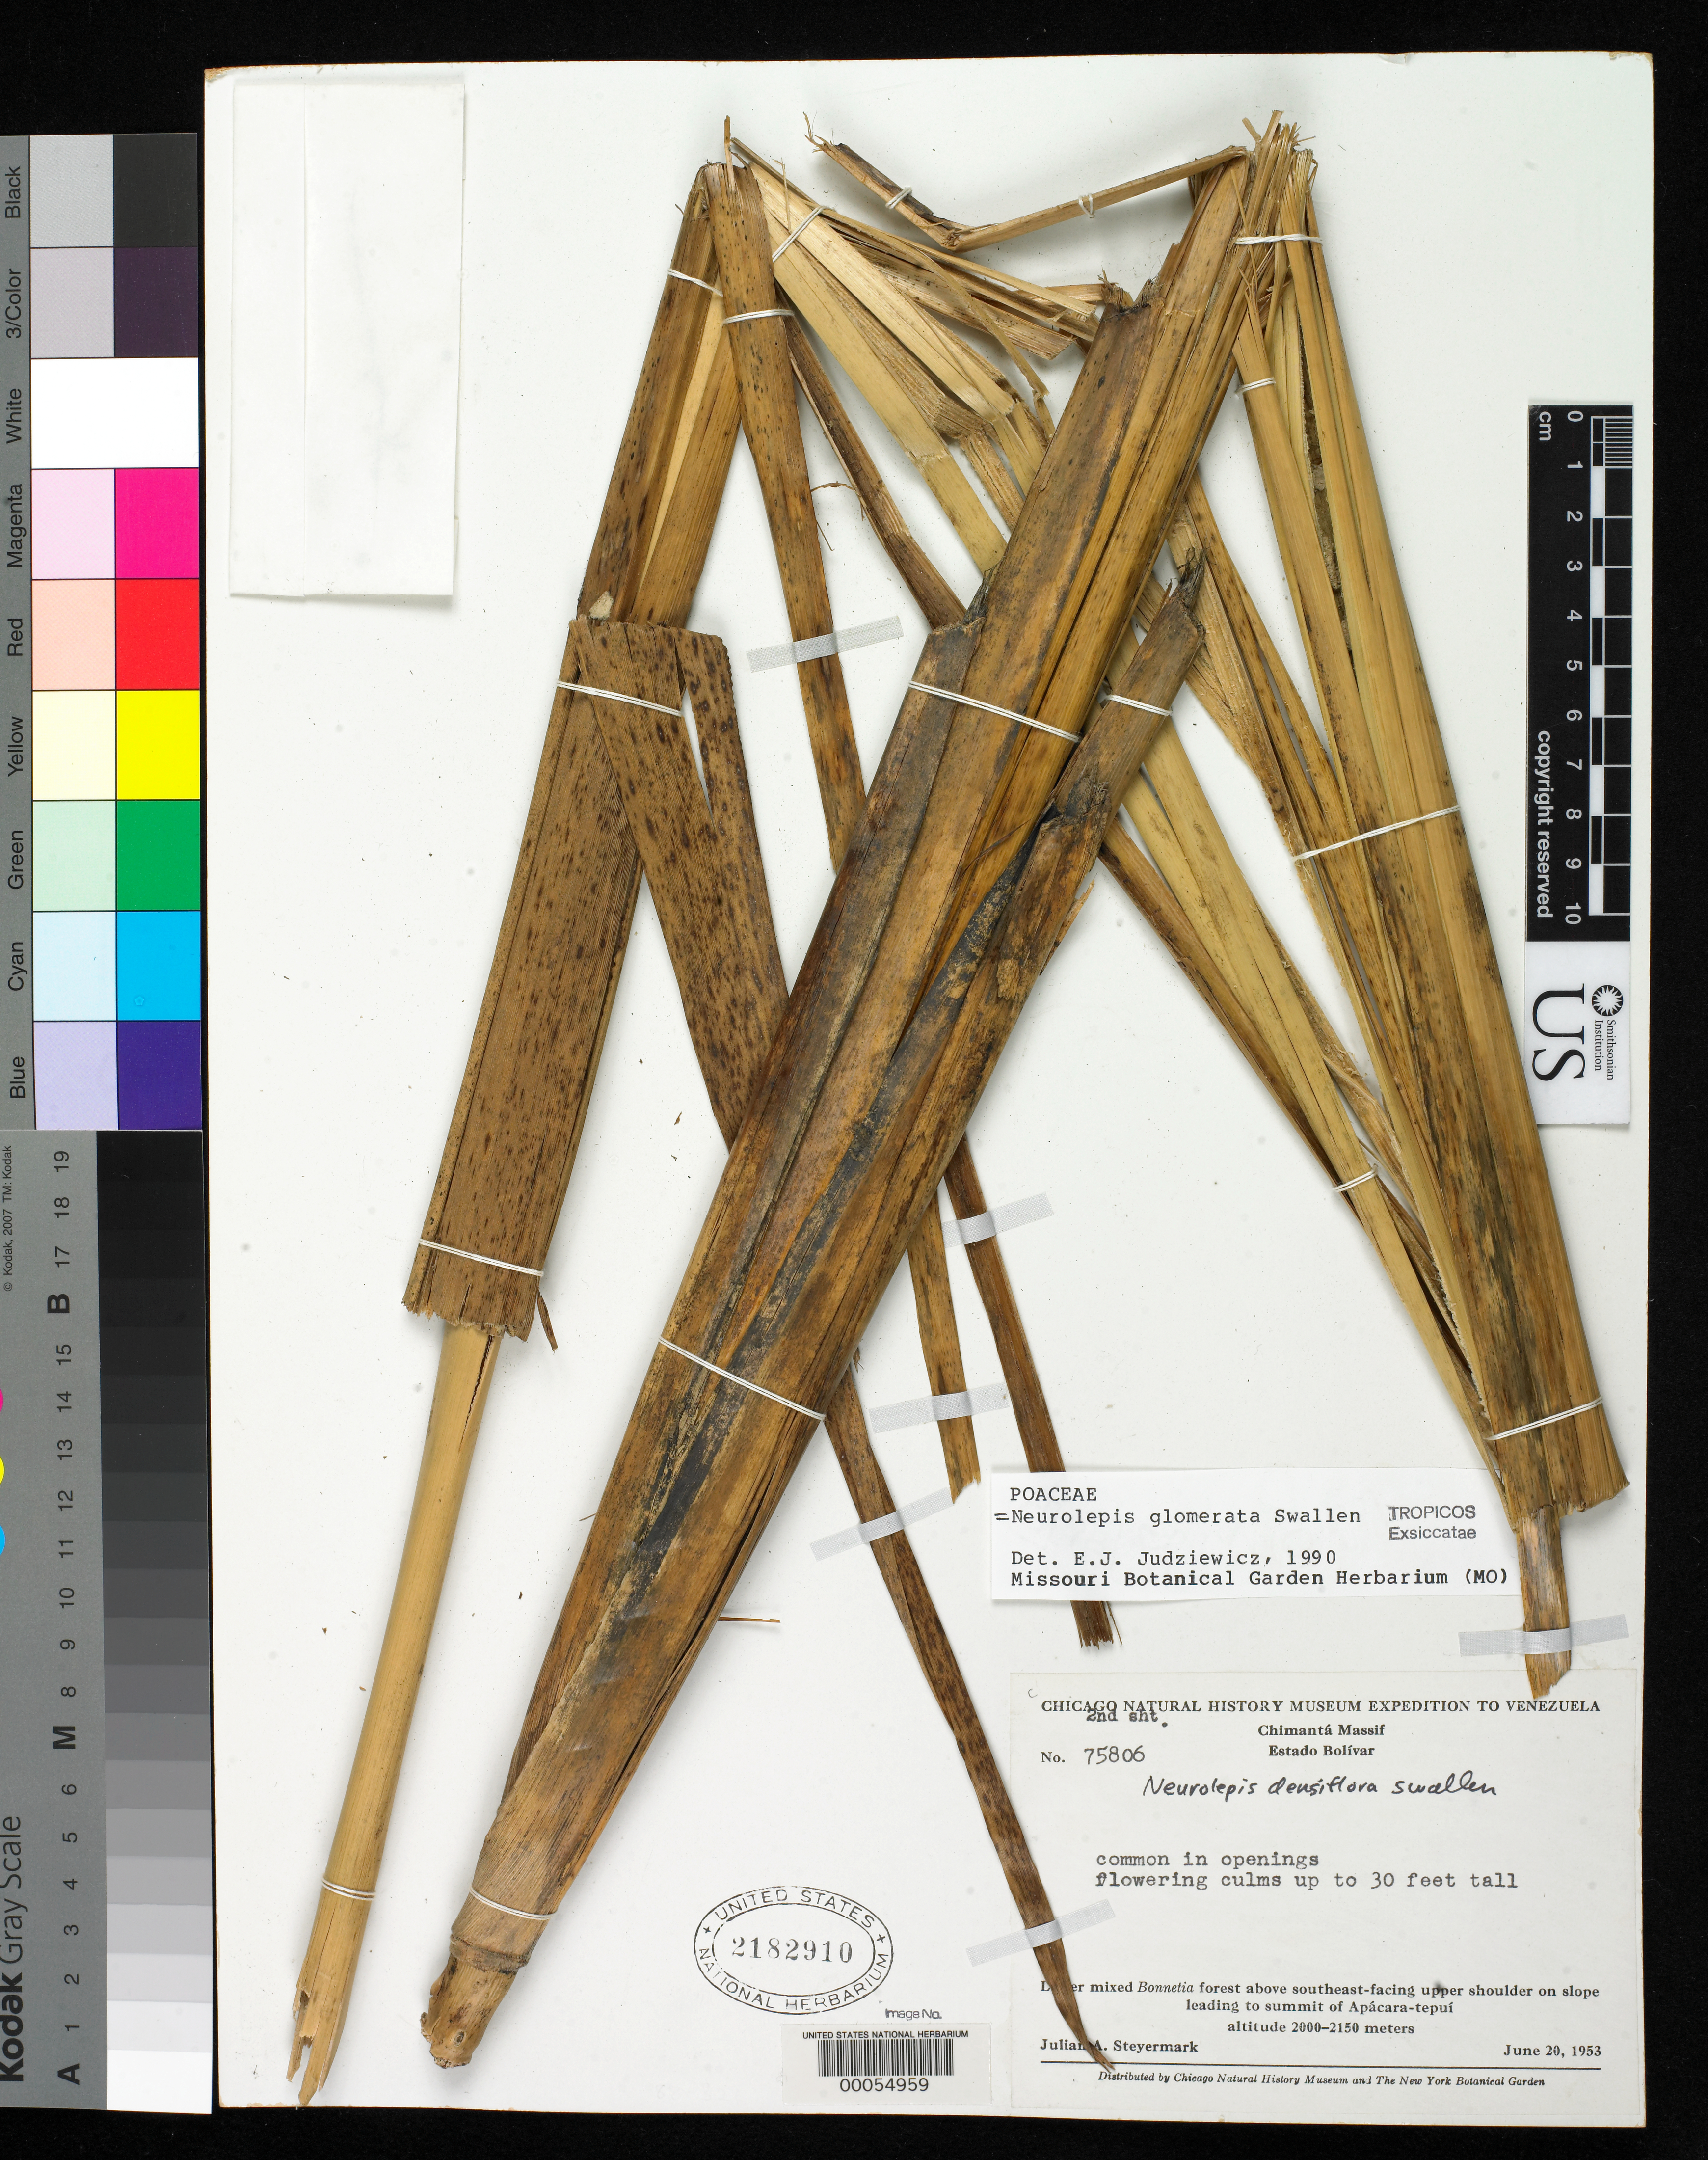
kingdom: Plantae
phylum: Tracheophyta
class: Liliopsida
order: Poales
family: Poaceae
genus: Neurolepis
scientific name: Neurolepis densiflora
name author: Swallen in Maguire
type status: Holotype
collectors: J. Steyermark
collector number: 75806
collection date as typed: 20 Jun 1953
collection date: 1953-06-20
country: Venezuela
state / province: Bolivar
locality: Chimanta Massif, slope leading to Apacara-tepui.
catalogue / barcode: US 2182910